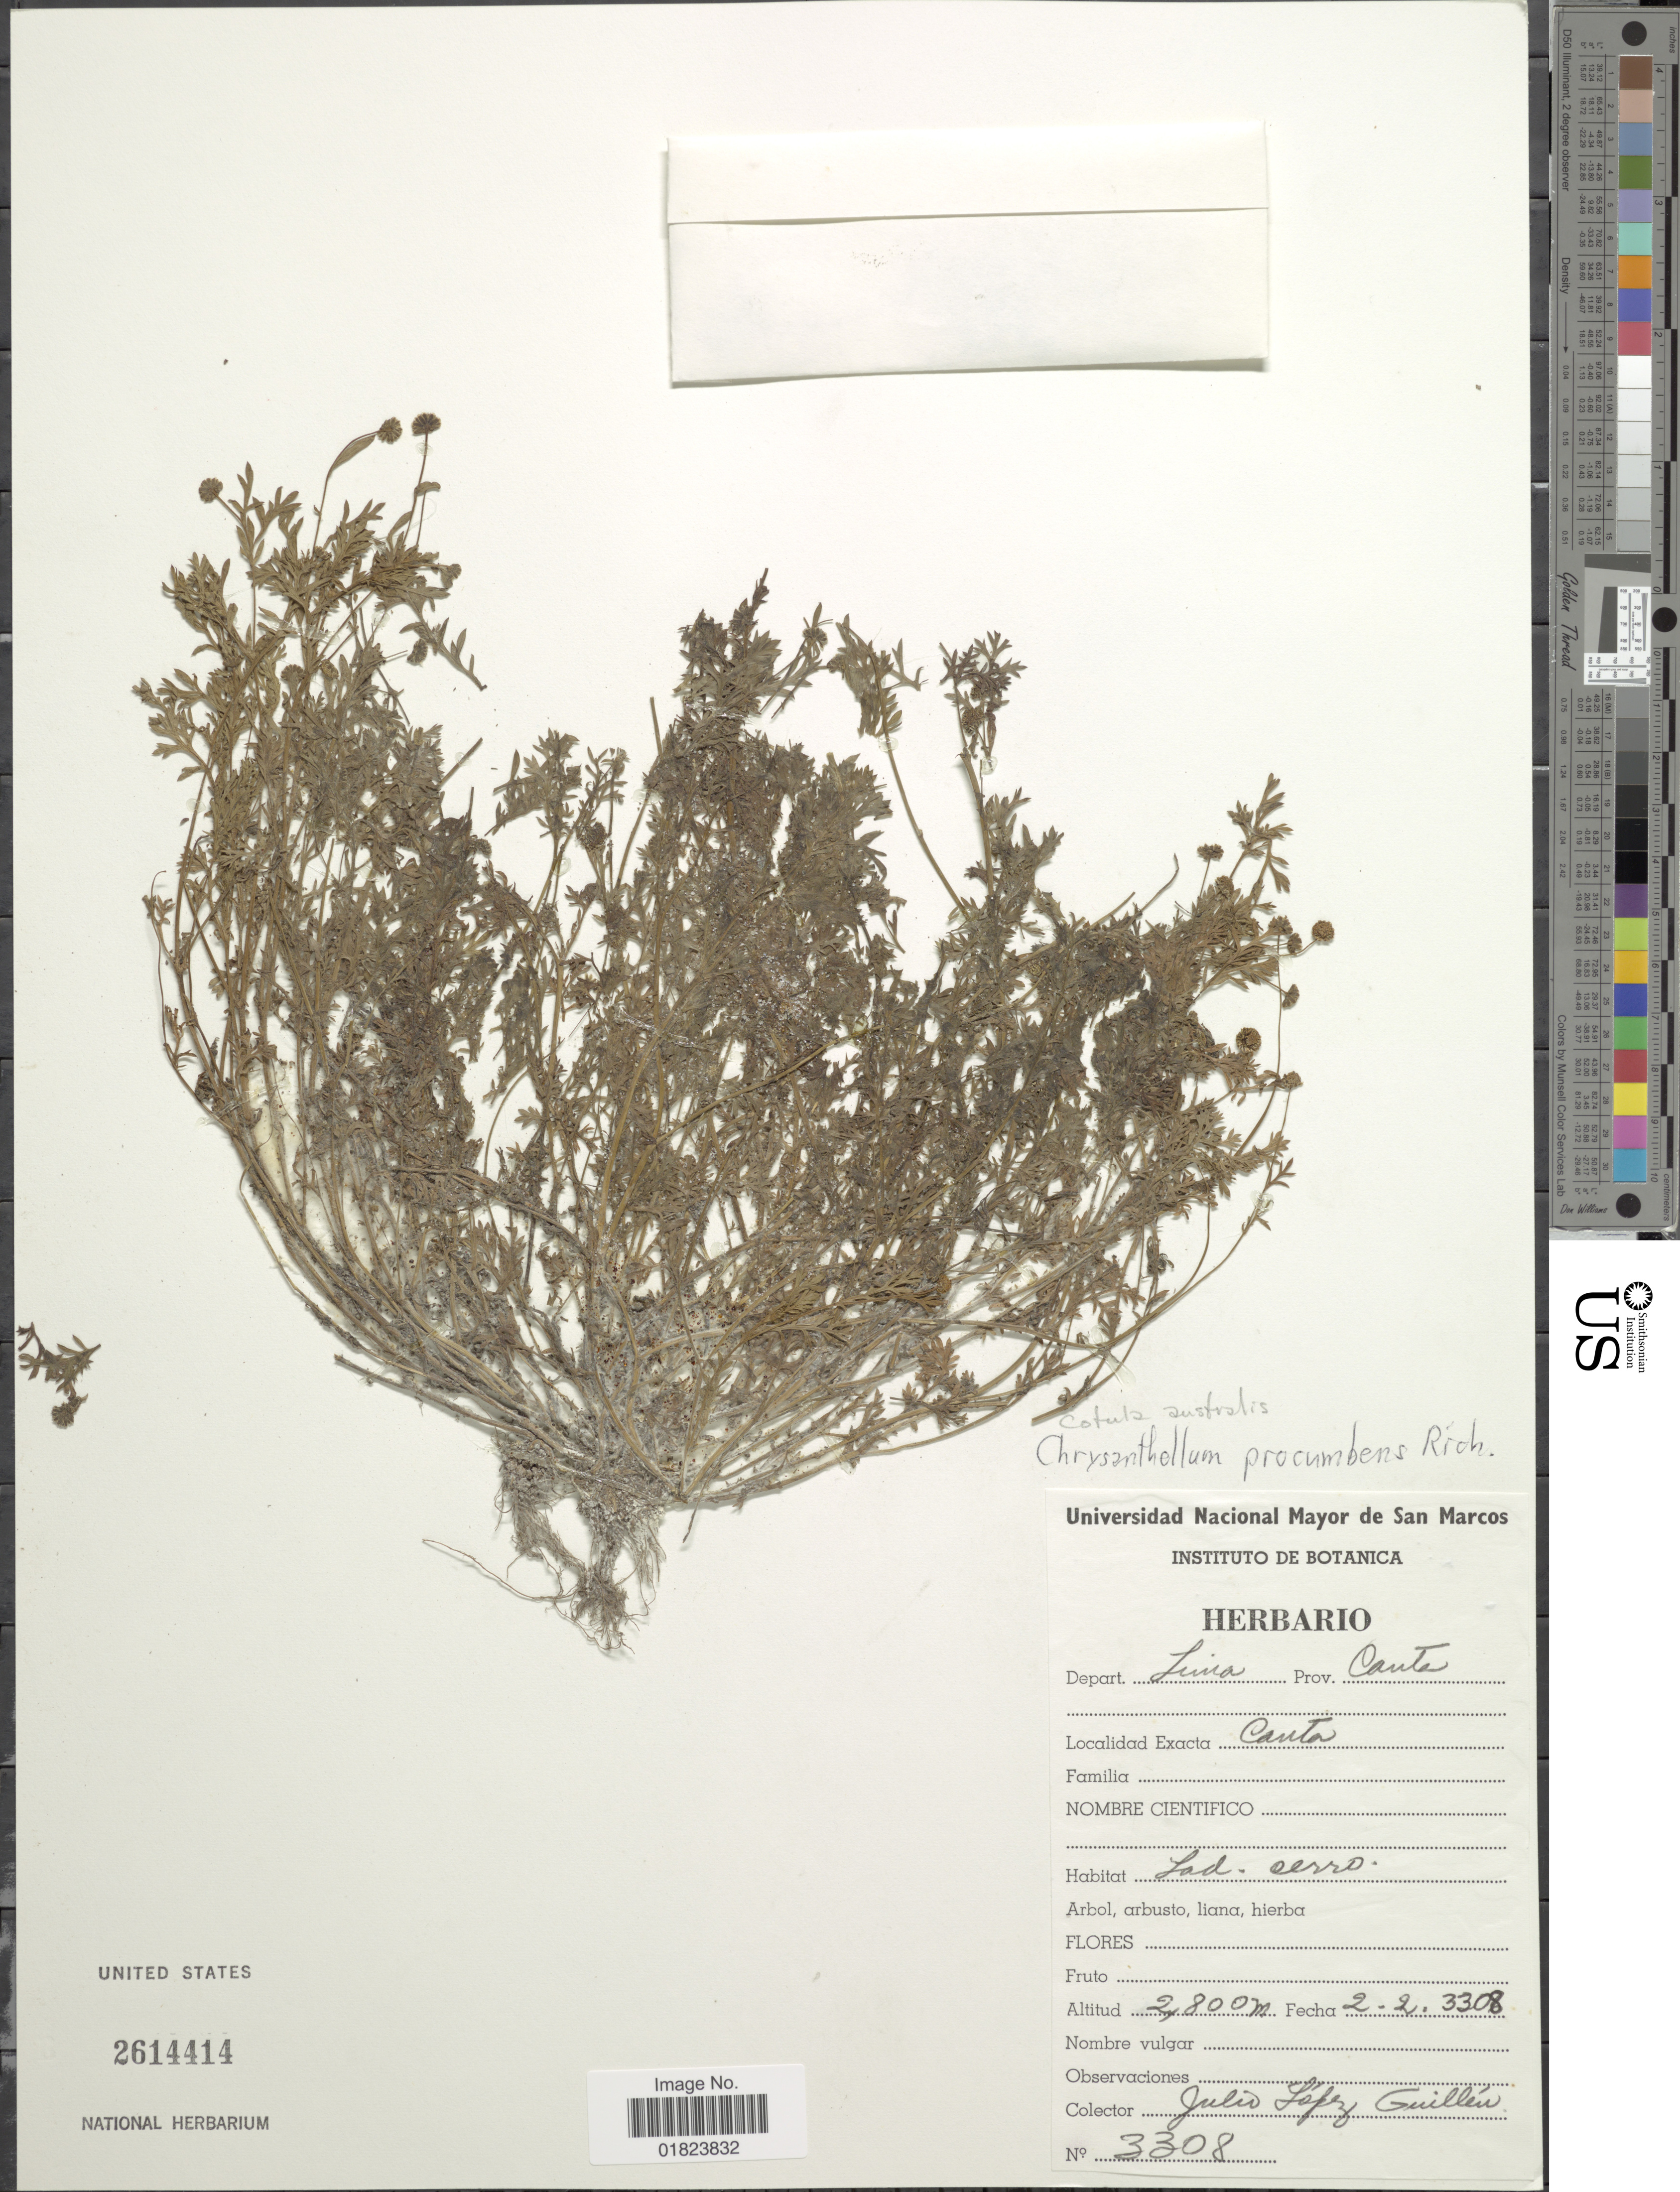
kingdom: Plantae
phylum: Tracheophyta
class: Magnoliopsida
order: Asterales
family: Asteraceae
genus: Cotula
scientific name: Cotula australis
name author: (Sieber ex Spreng.) Hook. f.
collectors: J. López Guillén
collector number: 3308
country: Peru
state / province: Lima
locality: Dpto.Lima, Prov. Lima, Canta, lad. cerro.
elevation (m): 2800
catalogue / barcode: US 2614414